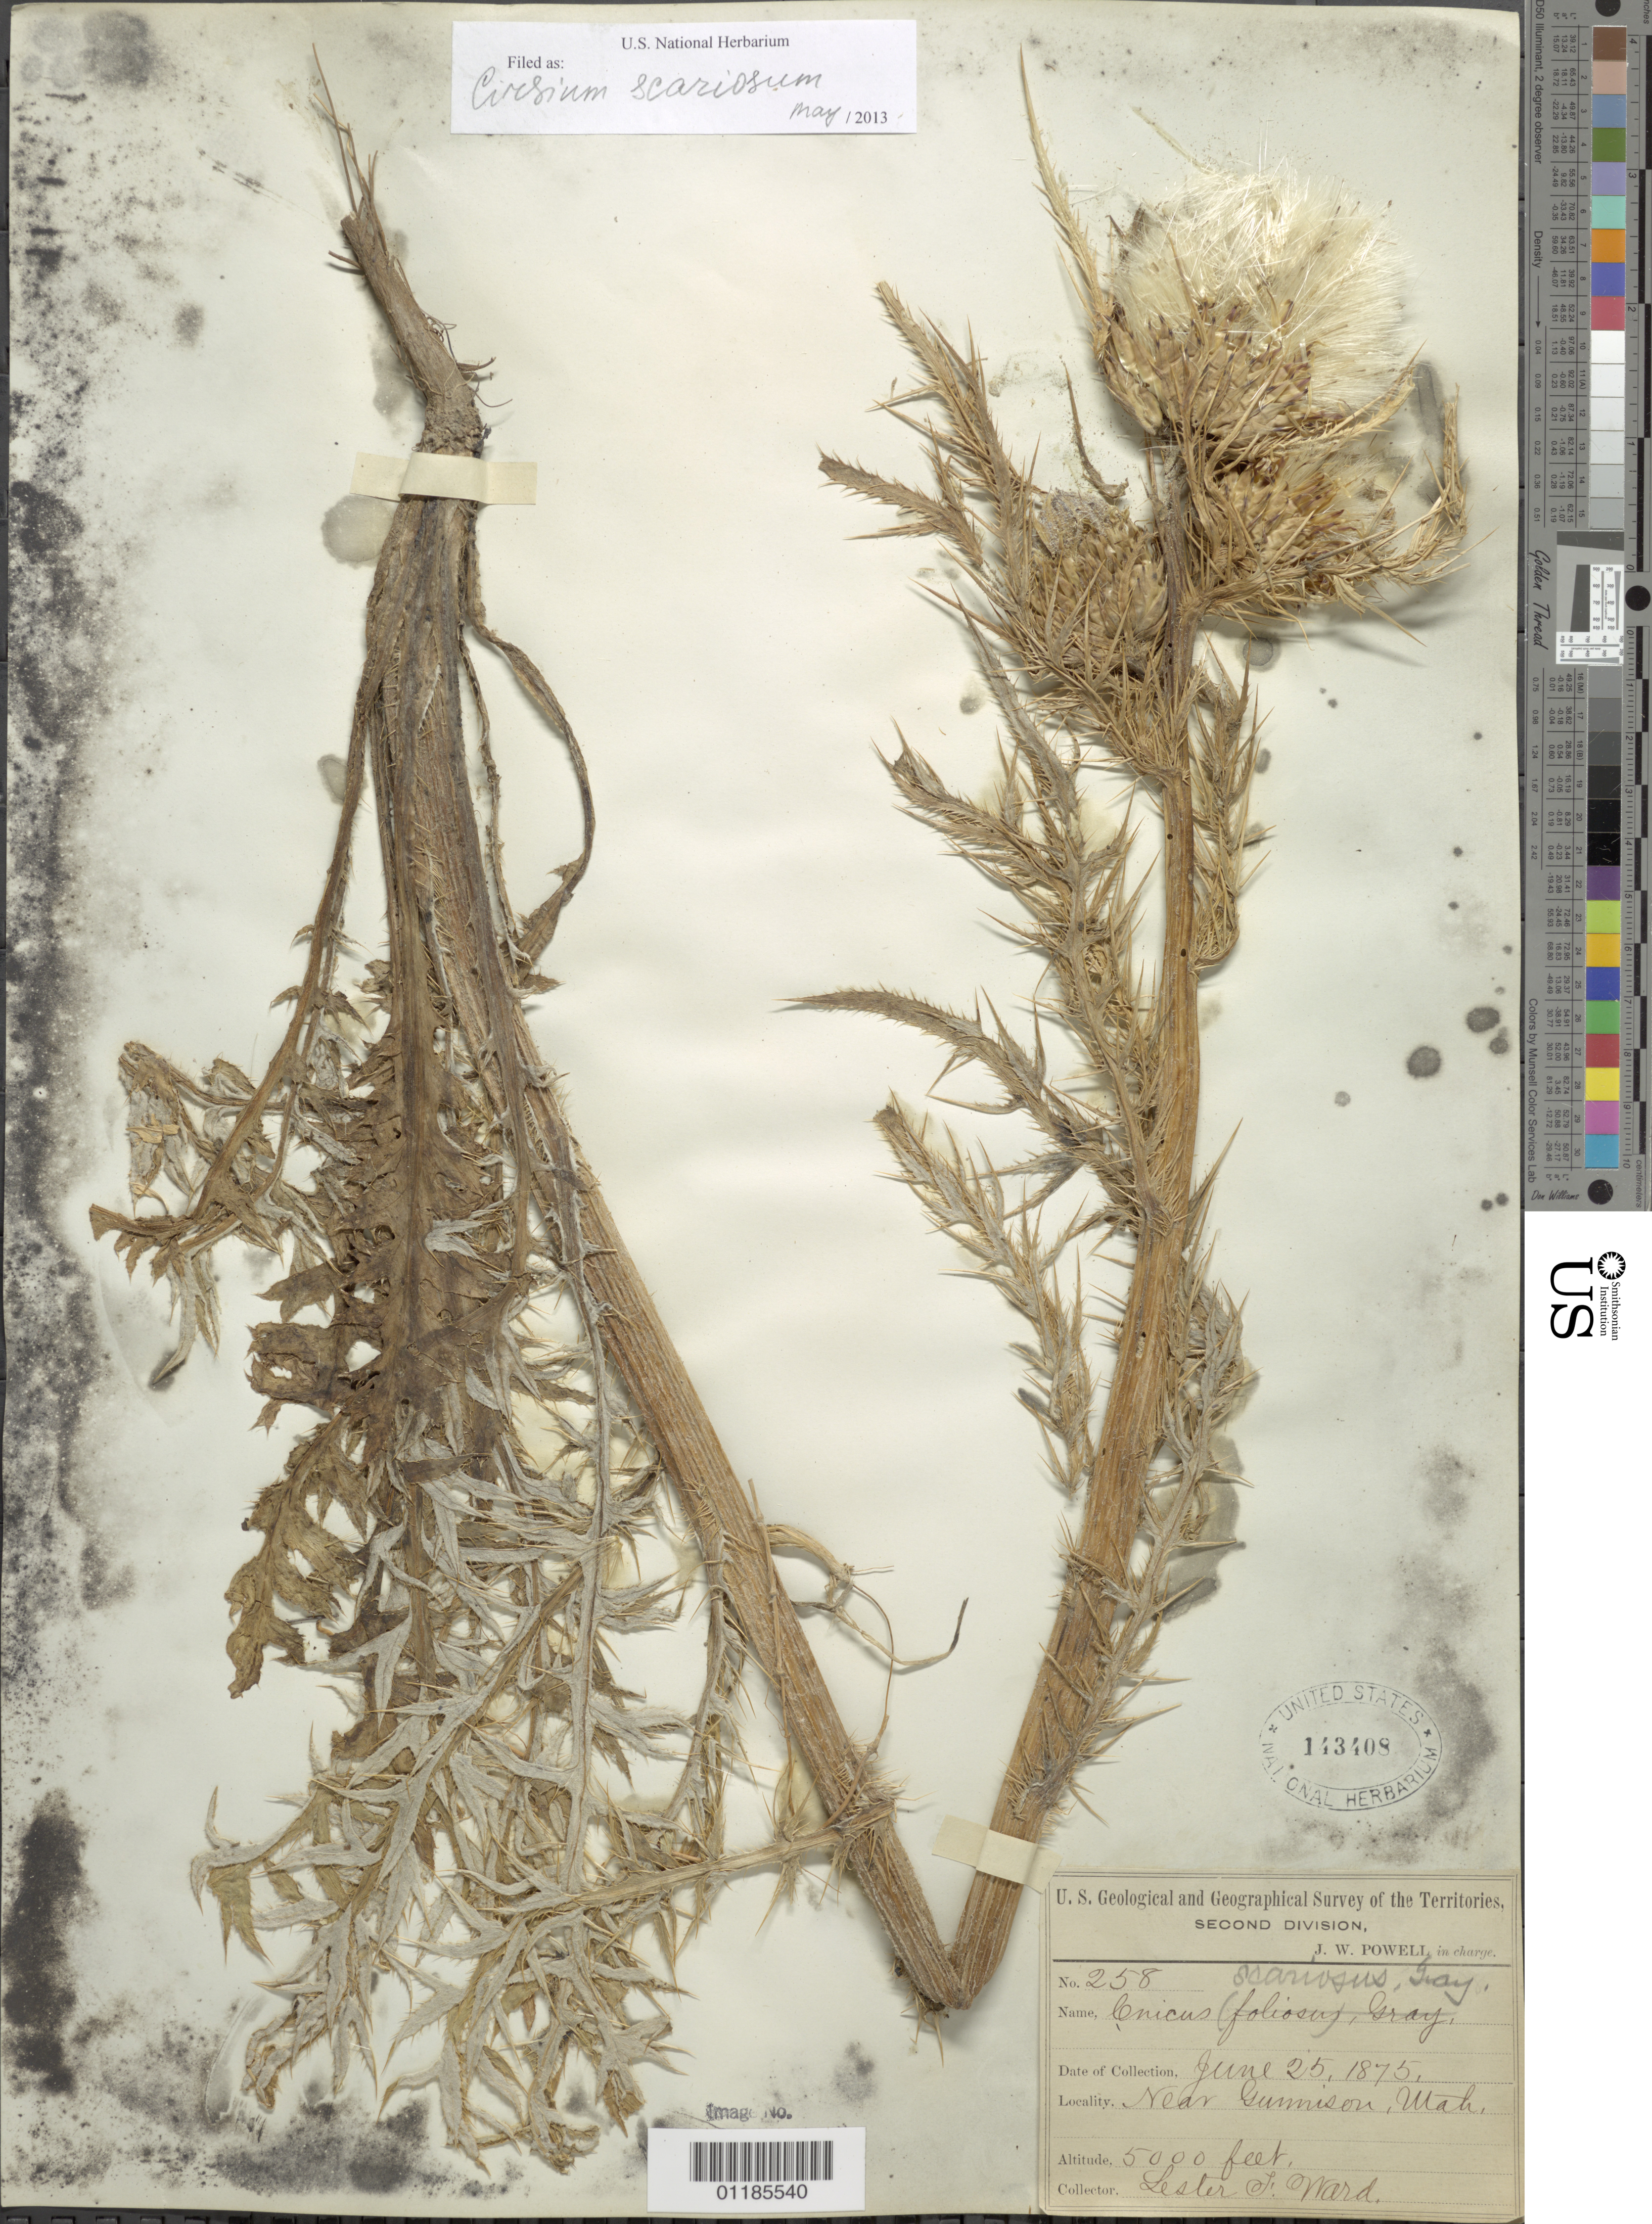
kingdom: Plantae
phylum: Tracheophyta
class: Magnoliopsida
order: Asterales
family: Asteraceae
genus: Cirsium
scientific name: Cirsium scariosum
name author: Nutt.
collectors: L. F. Ward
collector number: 258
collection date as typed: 25 Jun 1875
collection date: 1875-06-25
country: United States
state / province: Utah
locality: Gunnison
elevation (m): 1524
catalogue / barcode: US 143408